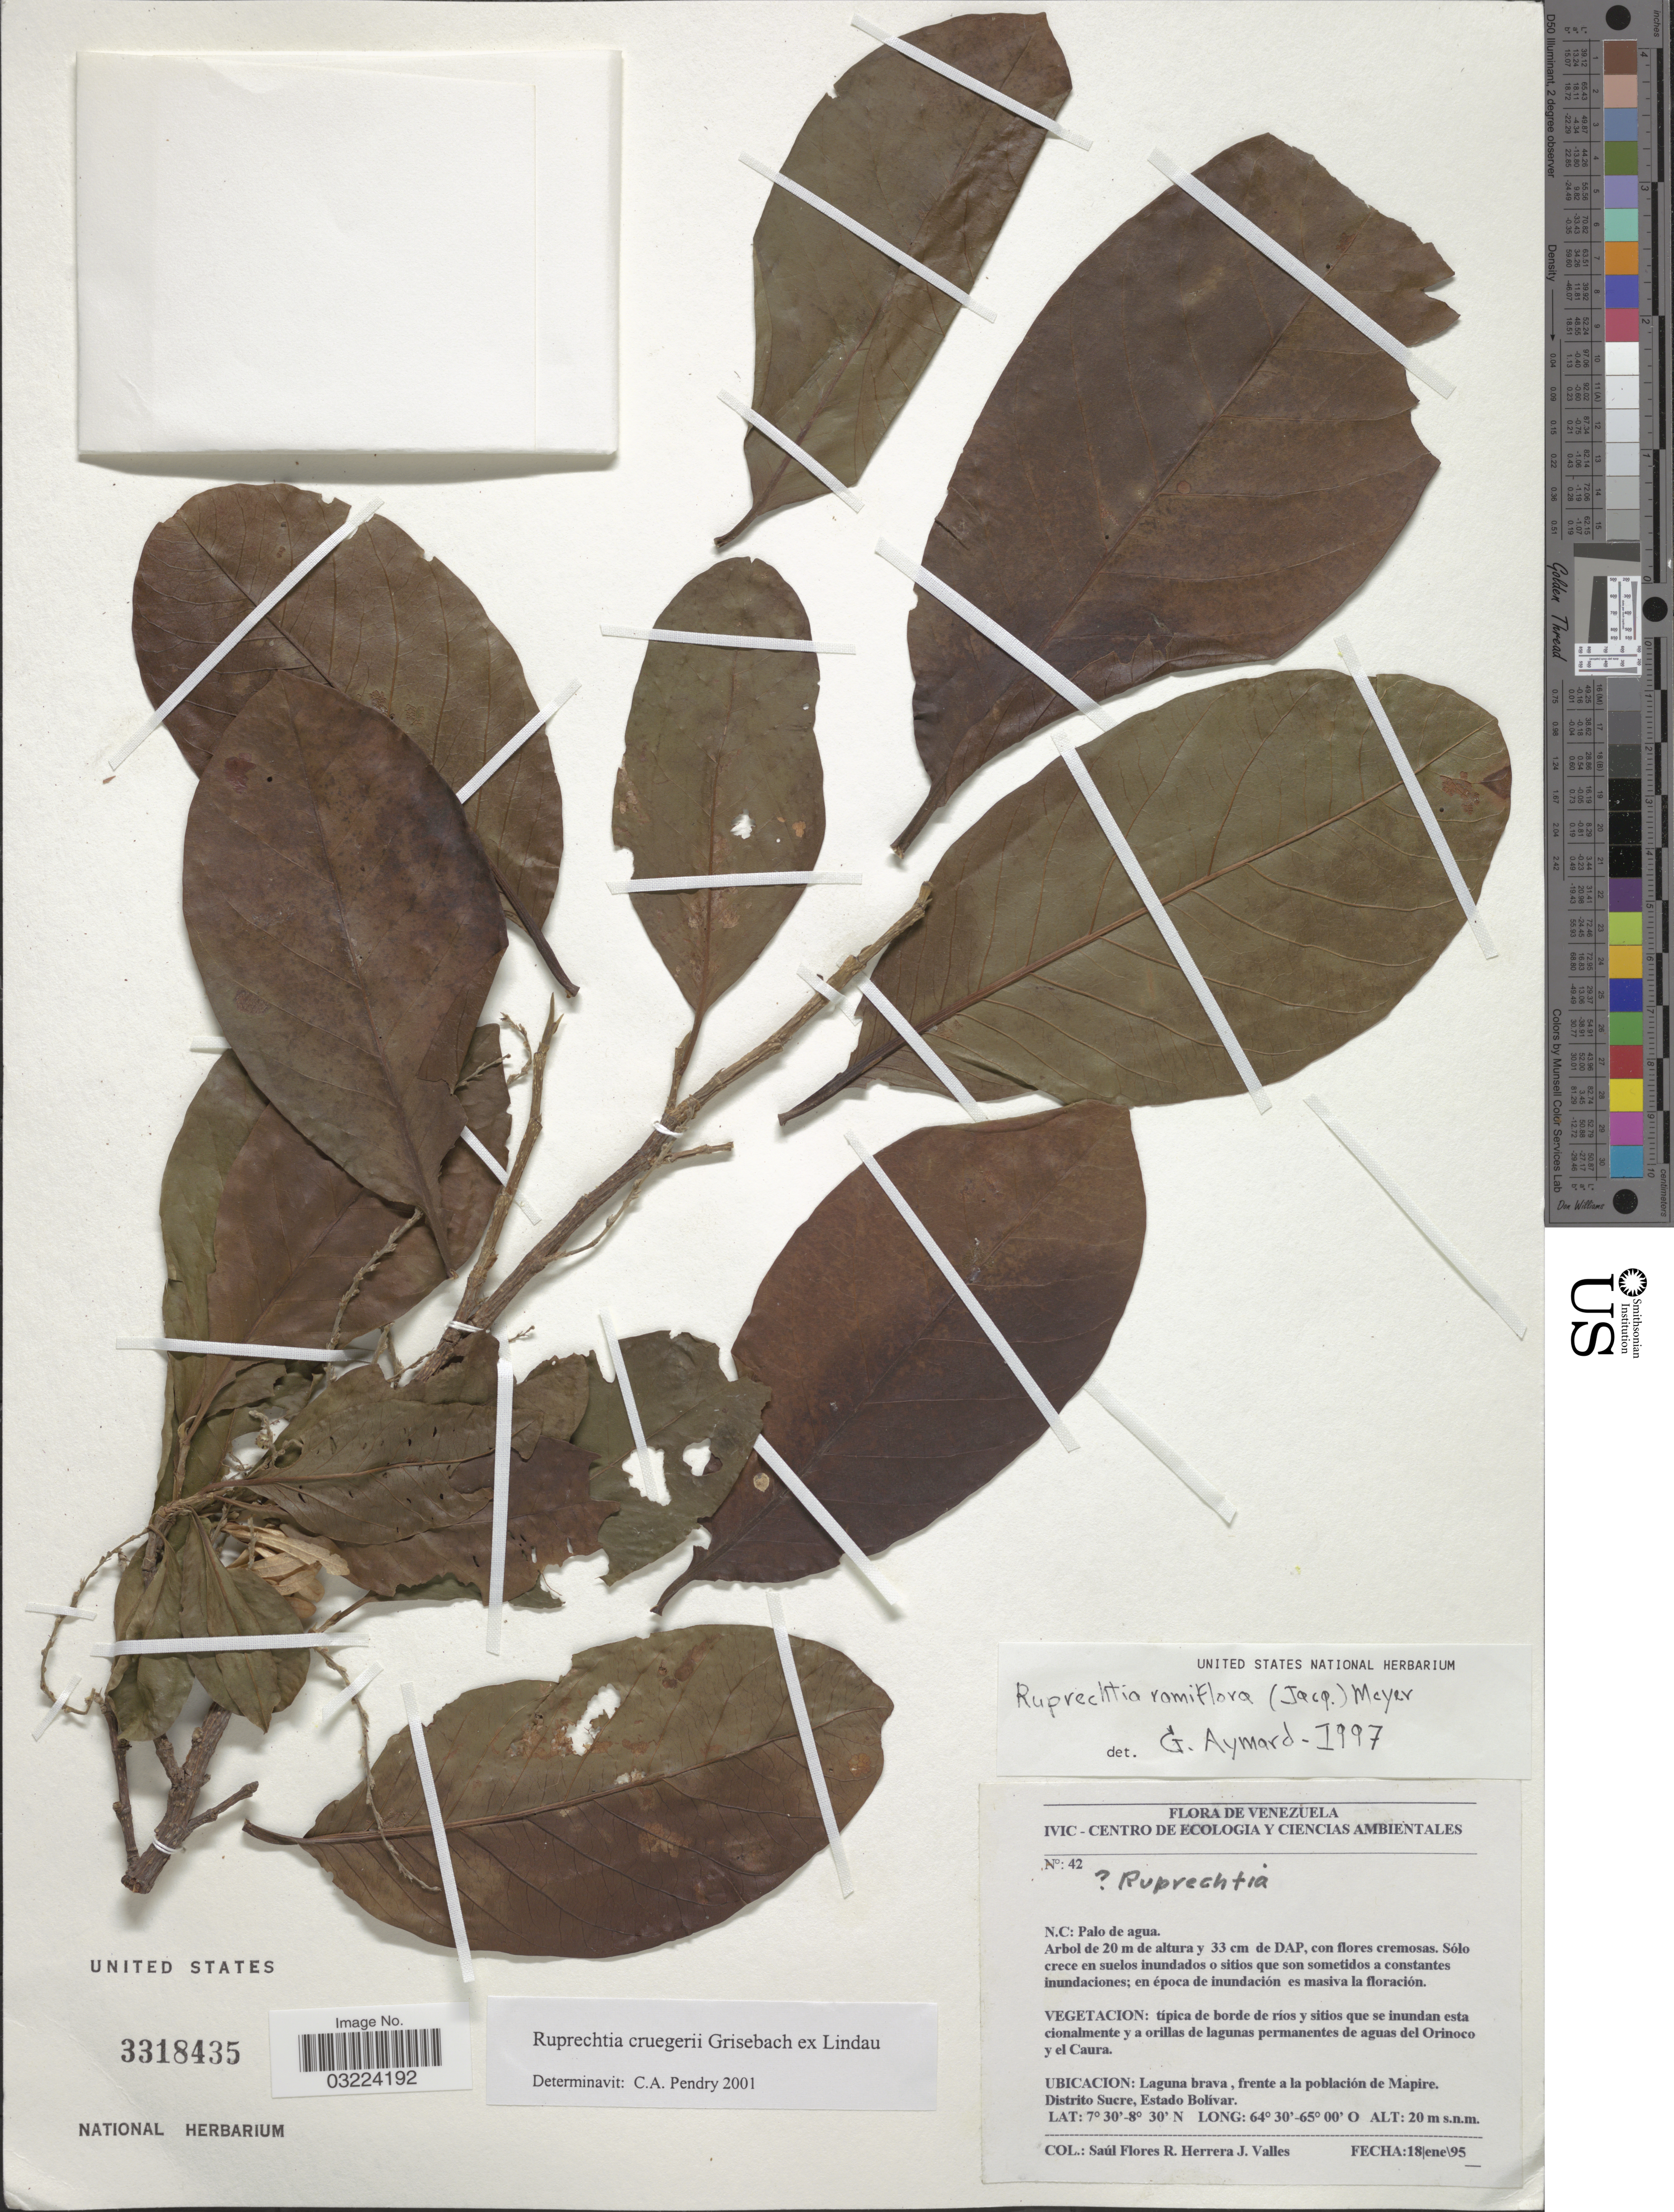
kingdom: Plantae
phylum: Tracheophyta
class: Magnoliopsida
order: Caryophyllales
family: Polygonaceae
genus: Ruprechtia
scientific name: Ruprechtia cruegeri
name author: Griseb. ex Lindau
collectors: R. Herrera & J. Valles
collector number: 42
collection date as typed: Transcribed d/m/y: 18/1/95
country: Venezuela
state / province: Bolivar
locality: Típica de borde de ríos y sitios que se inundan estacionalmente y a orillas de lagunas permanentes de aguas del Orinoco y el Caura. Ubicacion: Laguna brava, frente a la población de Mapire. Distrito Sucre.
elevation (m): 20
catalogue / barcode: US 3318435